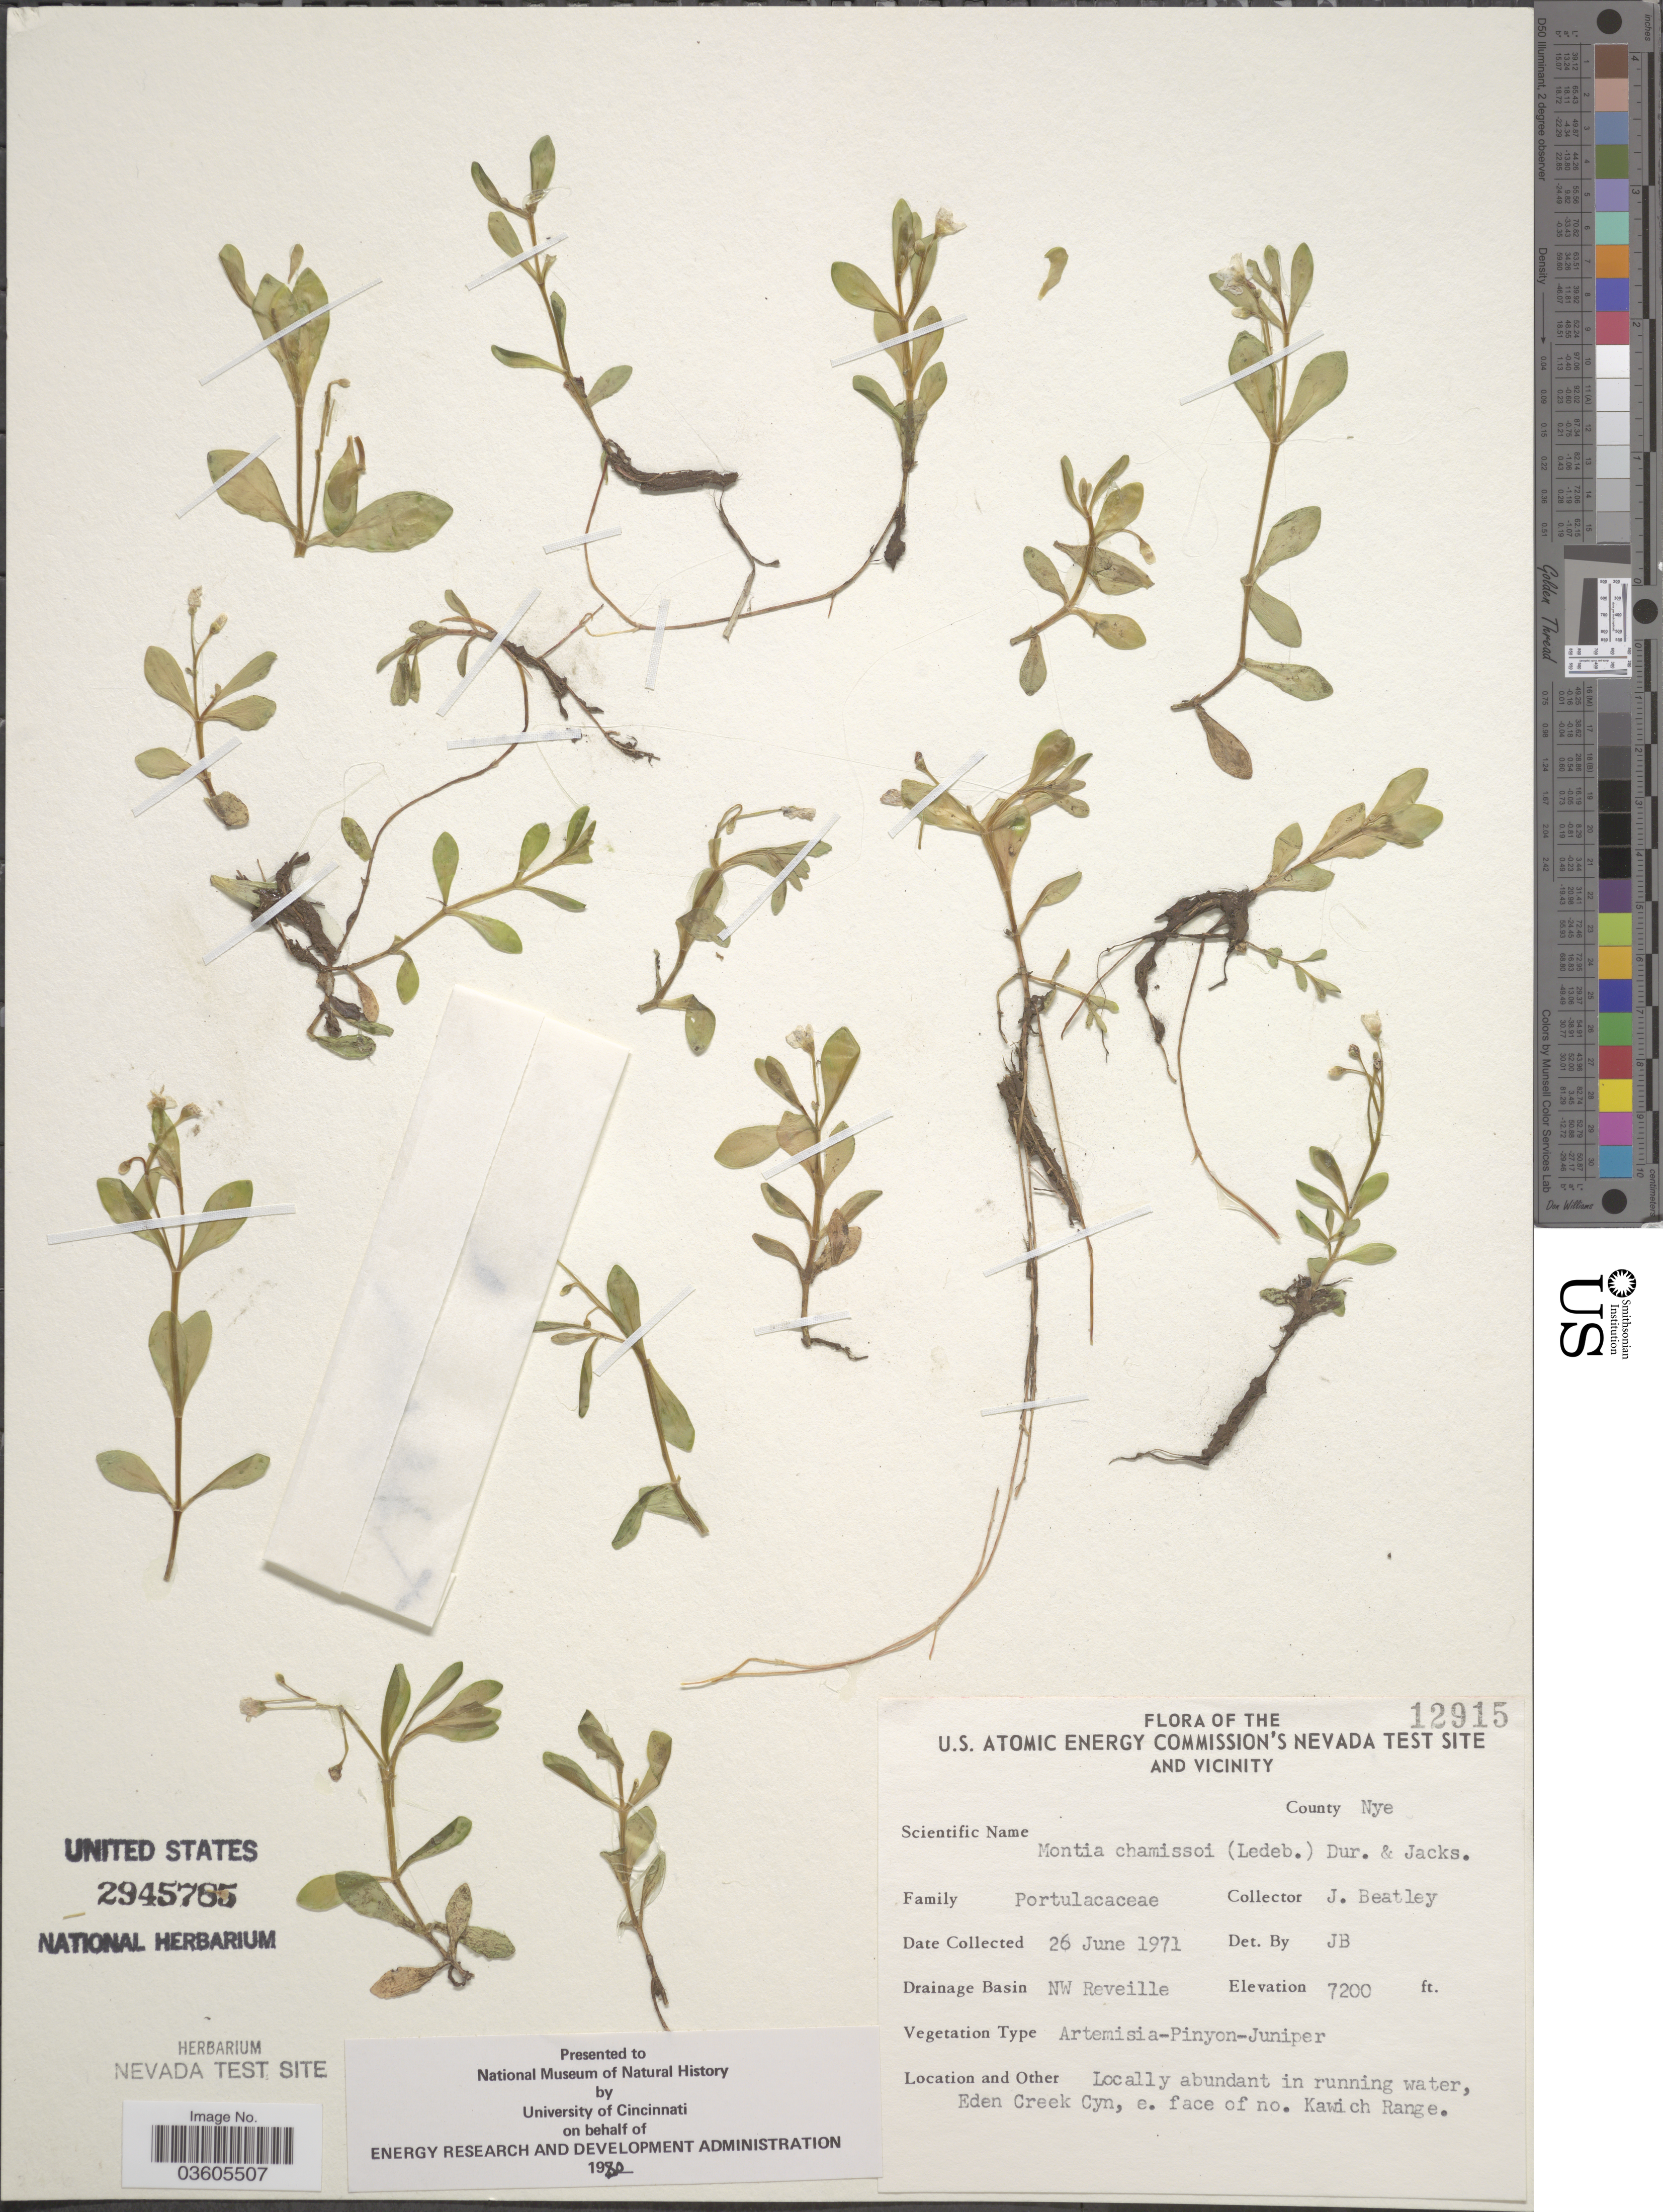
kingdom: Plantae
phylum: Tracheophyta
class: Magnoliopsida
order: Caryophyllales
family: Montiaceae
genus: Montia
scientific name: Montia chamissoi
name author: (Ledeb. ex Spreng.) Greene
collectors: J. C. Beatley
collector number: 12915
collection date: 1971-06-26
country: United States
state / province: Nevada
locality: The U.S. Atomic Energy Commission's Nevada Test Site and Vicinity. County Nye. Drainage Basin NW Reveille. Eden Creek Cyn, e. face of no. Kawich Range.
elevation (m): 2195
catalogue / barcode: US 2945785